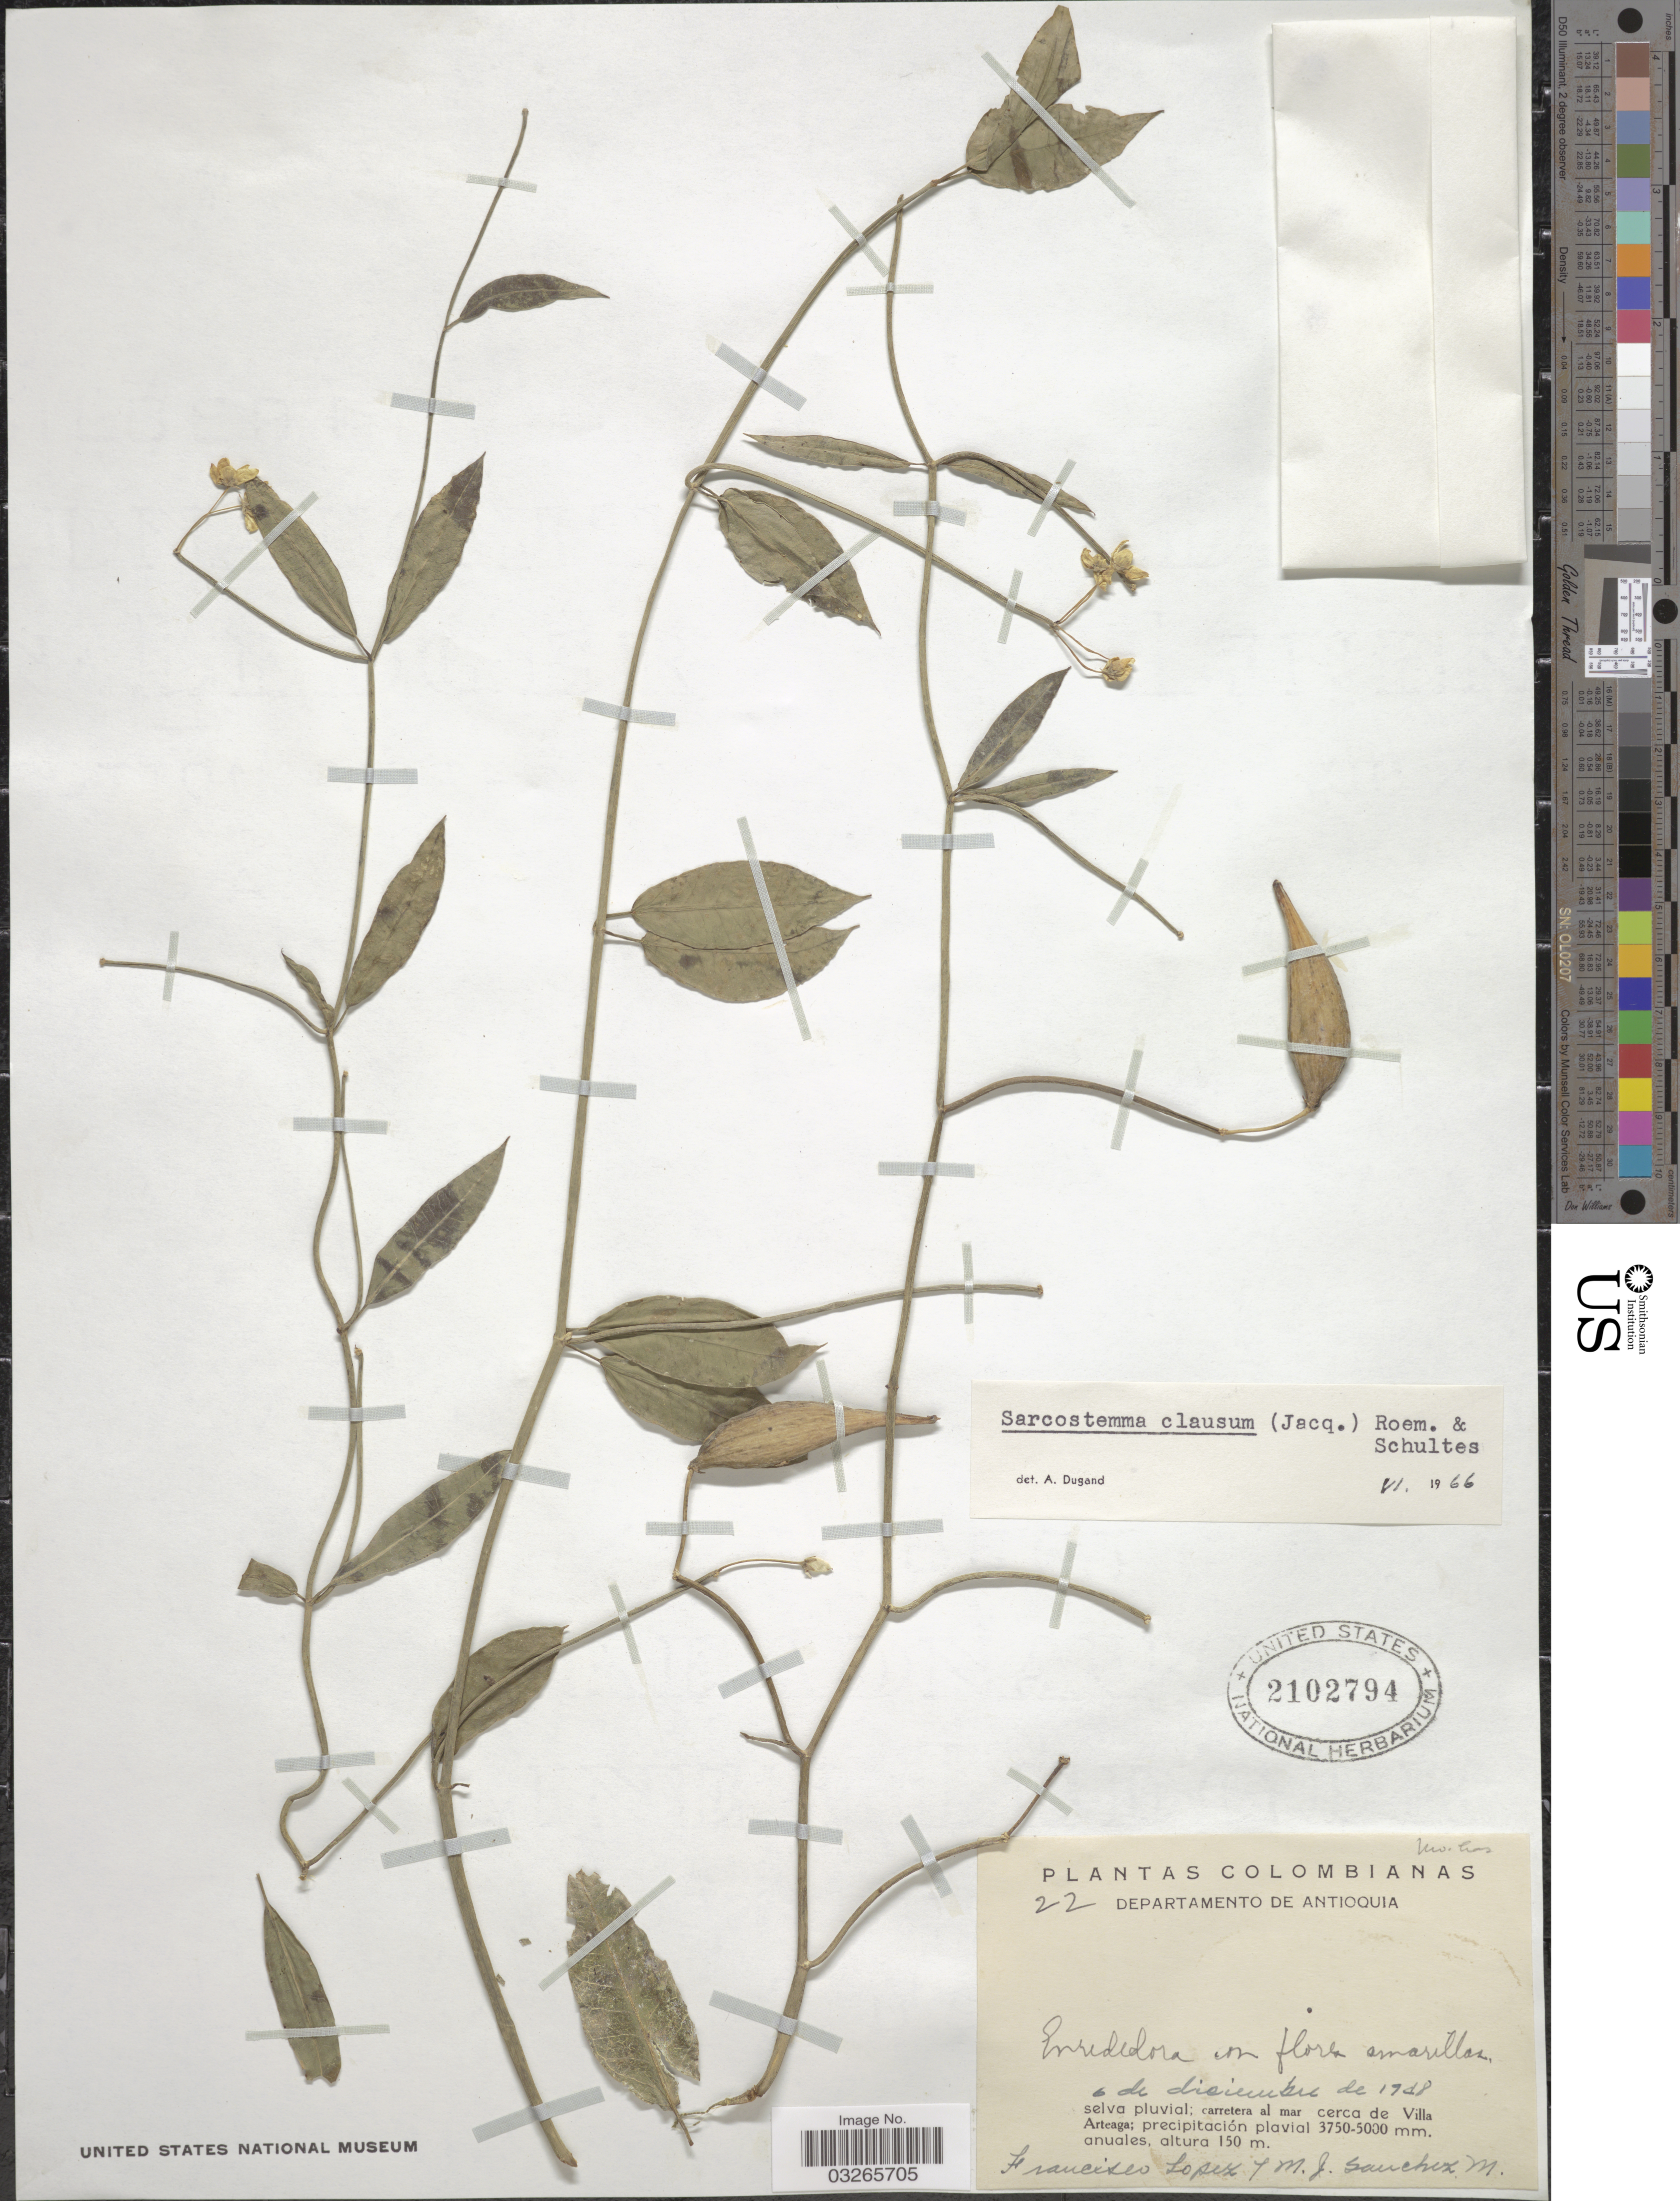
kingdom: Plantae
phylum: Tracheophyta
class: Magnoliopsida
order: Gentianales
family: Apocynaceae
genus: Sarcostemma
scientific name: Sarcostemma clausum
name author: (Jacq.) Schult.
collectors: F. Lopéz & M. Sanchez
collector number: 22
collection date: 1908-12-06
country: Colombia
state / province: Antioquia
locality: Departamento de Antioquia, selva pluvial; carretera al mar cerca de Villa Arteaga.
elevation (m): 150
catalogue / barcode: US 2102794